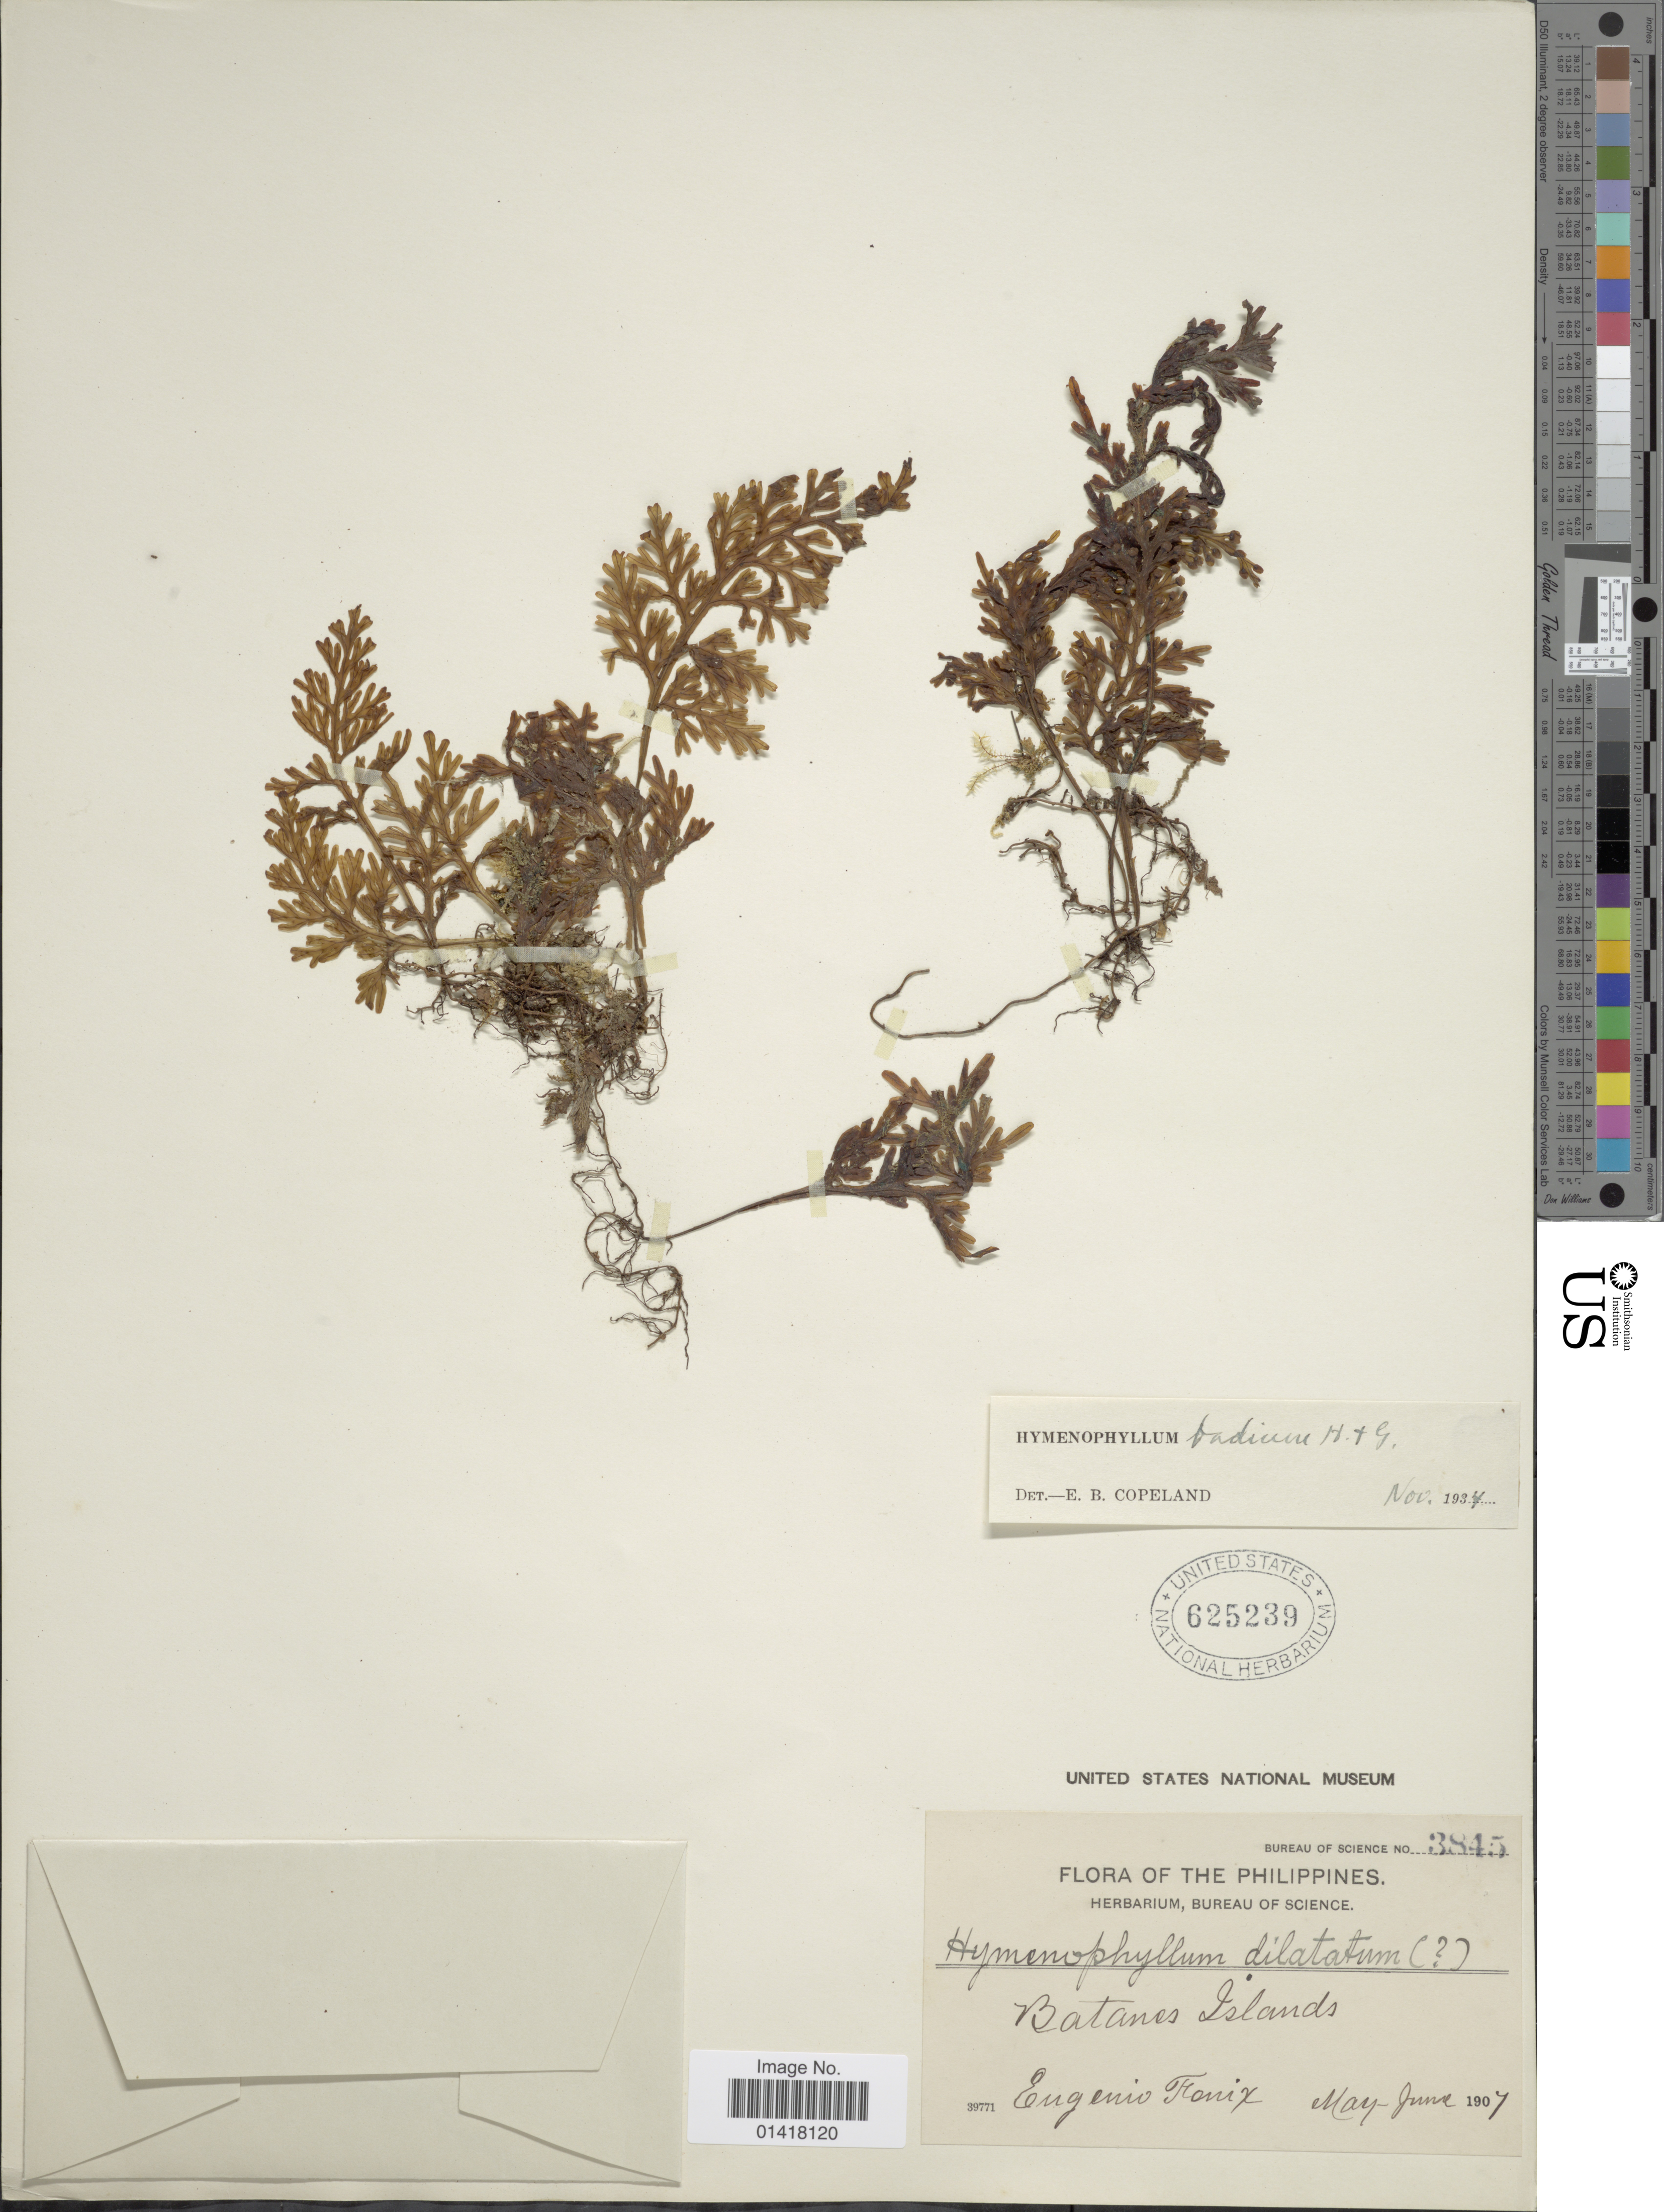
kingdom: Plantae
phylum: Tracheophyta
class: Polypodiopsida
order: Hymenophyllales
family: Hymenophyllaceae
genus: Hymenophyllum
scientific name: Hymenophyllum badium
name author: Hook. & Grev.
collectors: E. Fenix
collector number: Bureau of Science 3845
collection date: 1907-05/1907-06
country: Philippines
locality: The Philipinnes. Batanes islands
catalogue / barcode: US 625239